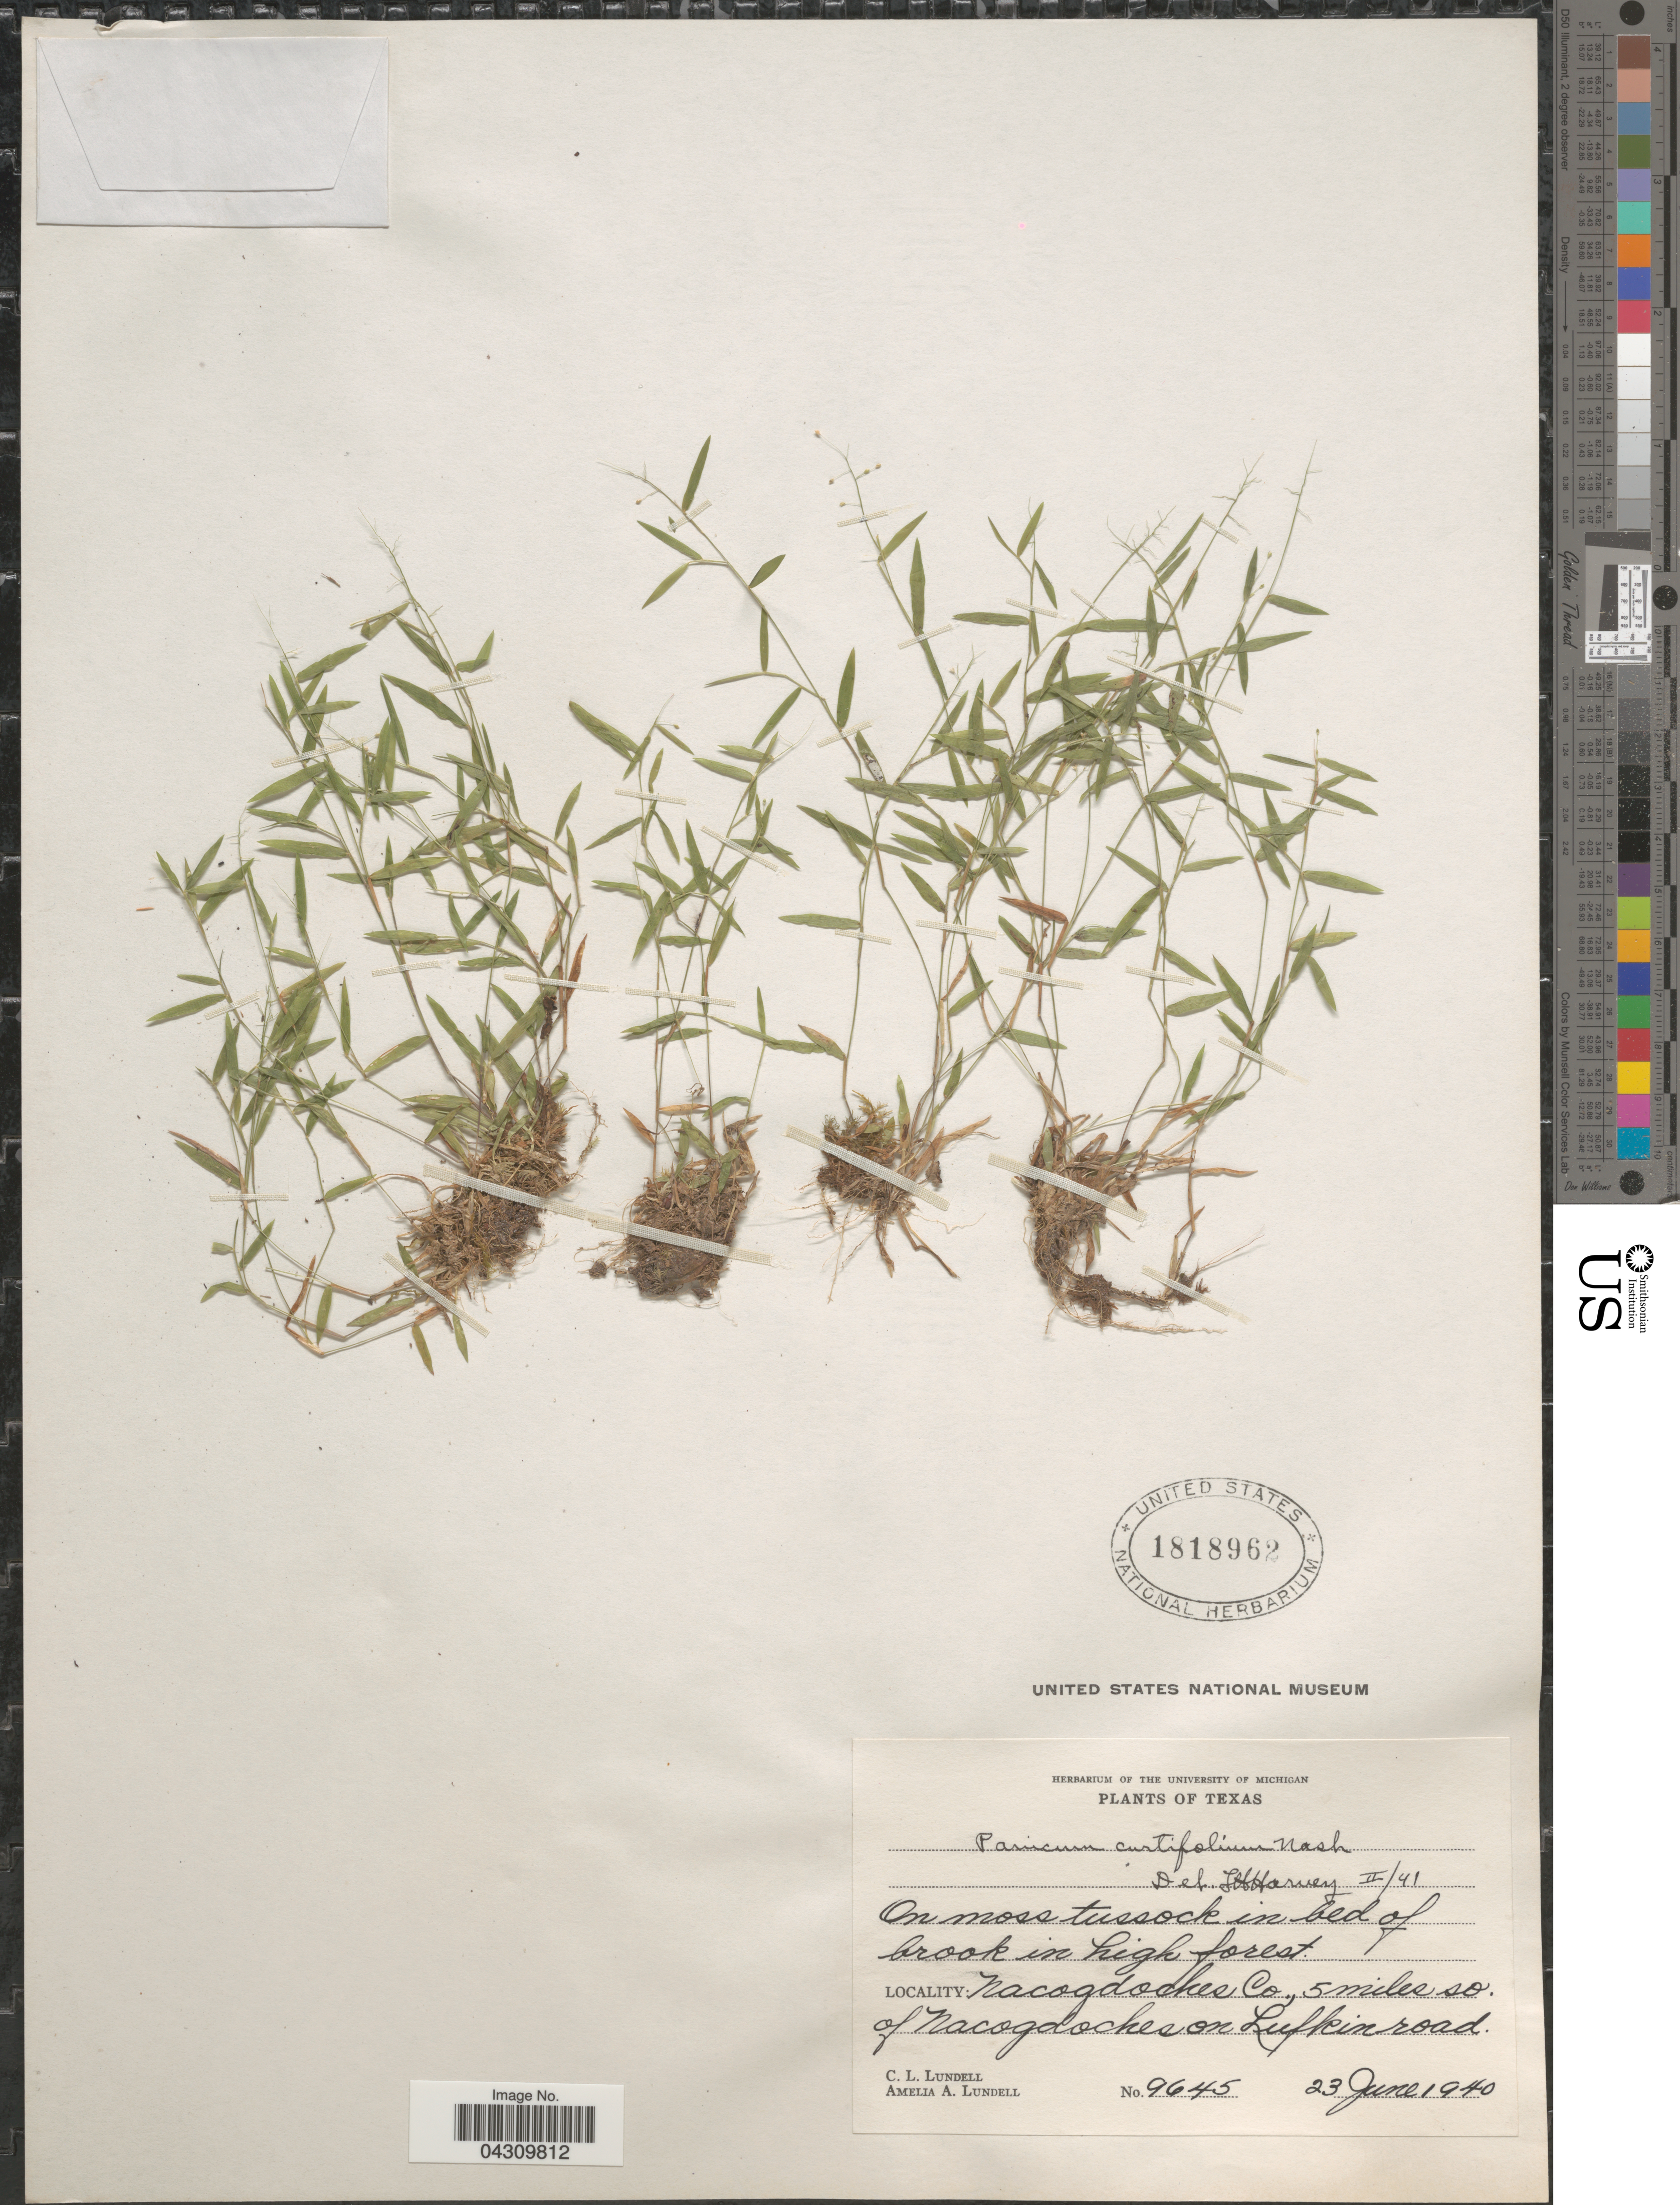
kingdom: Plantae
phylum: Tracheophyta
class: Liliopsida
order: Poales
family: Poaceae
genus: Dichanthelium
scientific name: Dichanthelium acuminatum var. acuminatum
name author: (Sw.) Gould & C.A. Clark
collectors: C. L. Lundell & A. A. Lundell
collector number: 9645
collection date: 1940-06-23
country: United States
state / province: Texas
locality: Nacogdockes Co., 5 miles so. of Nacogdockes on Lufkin road.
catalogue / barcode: US 1818962